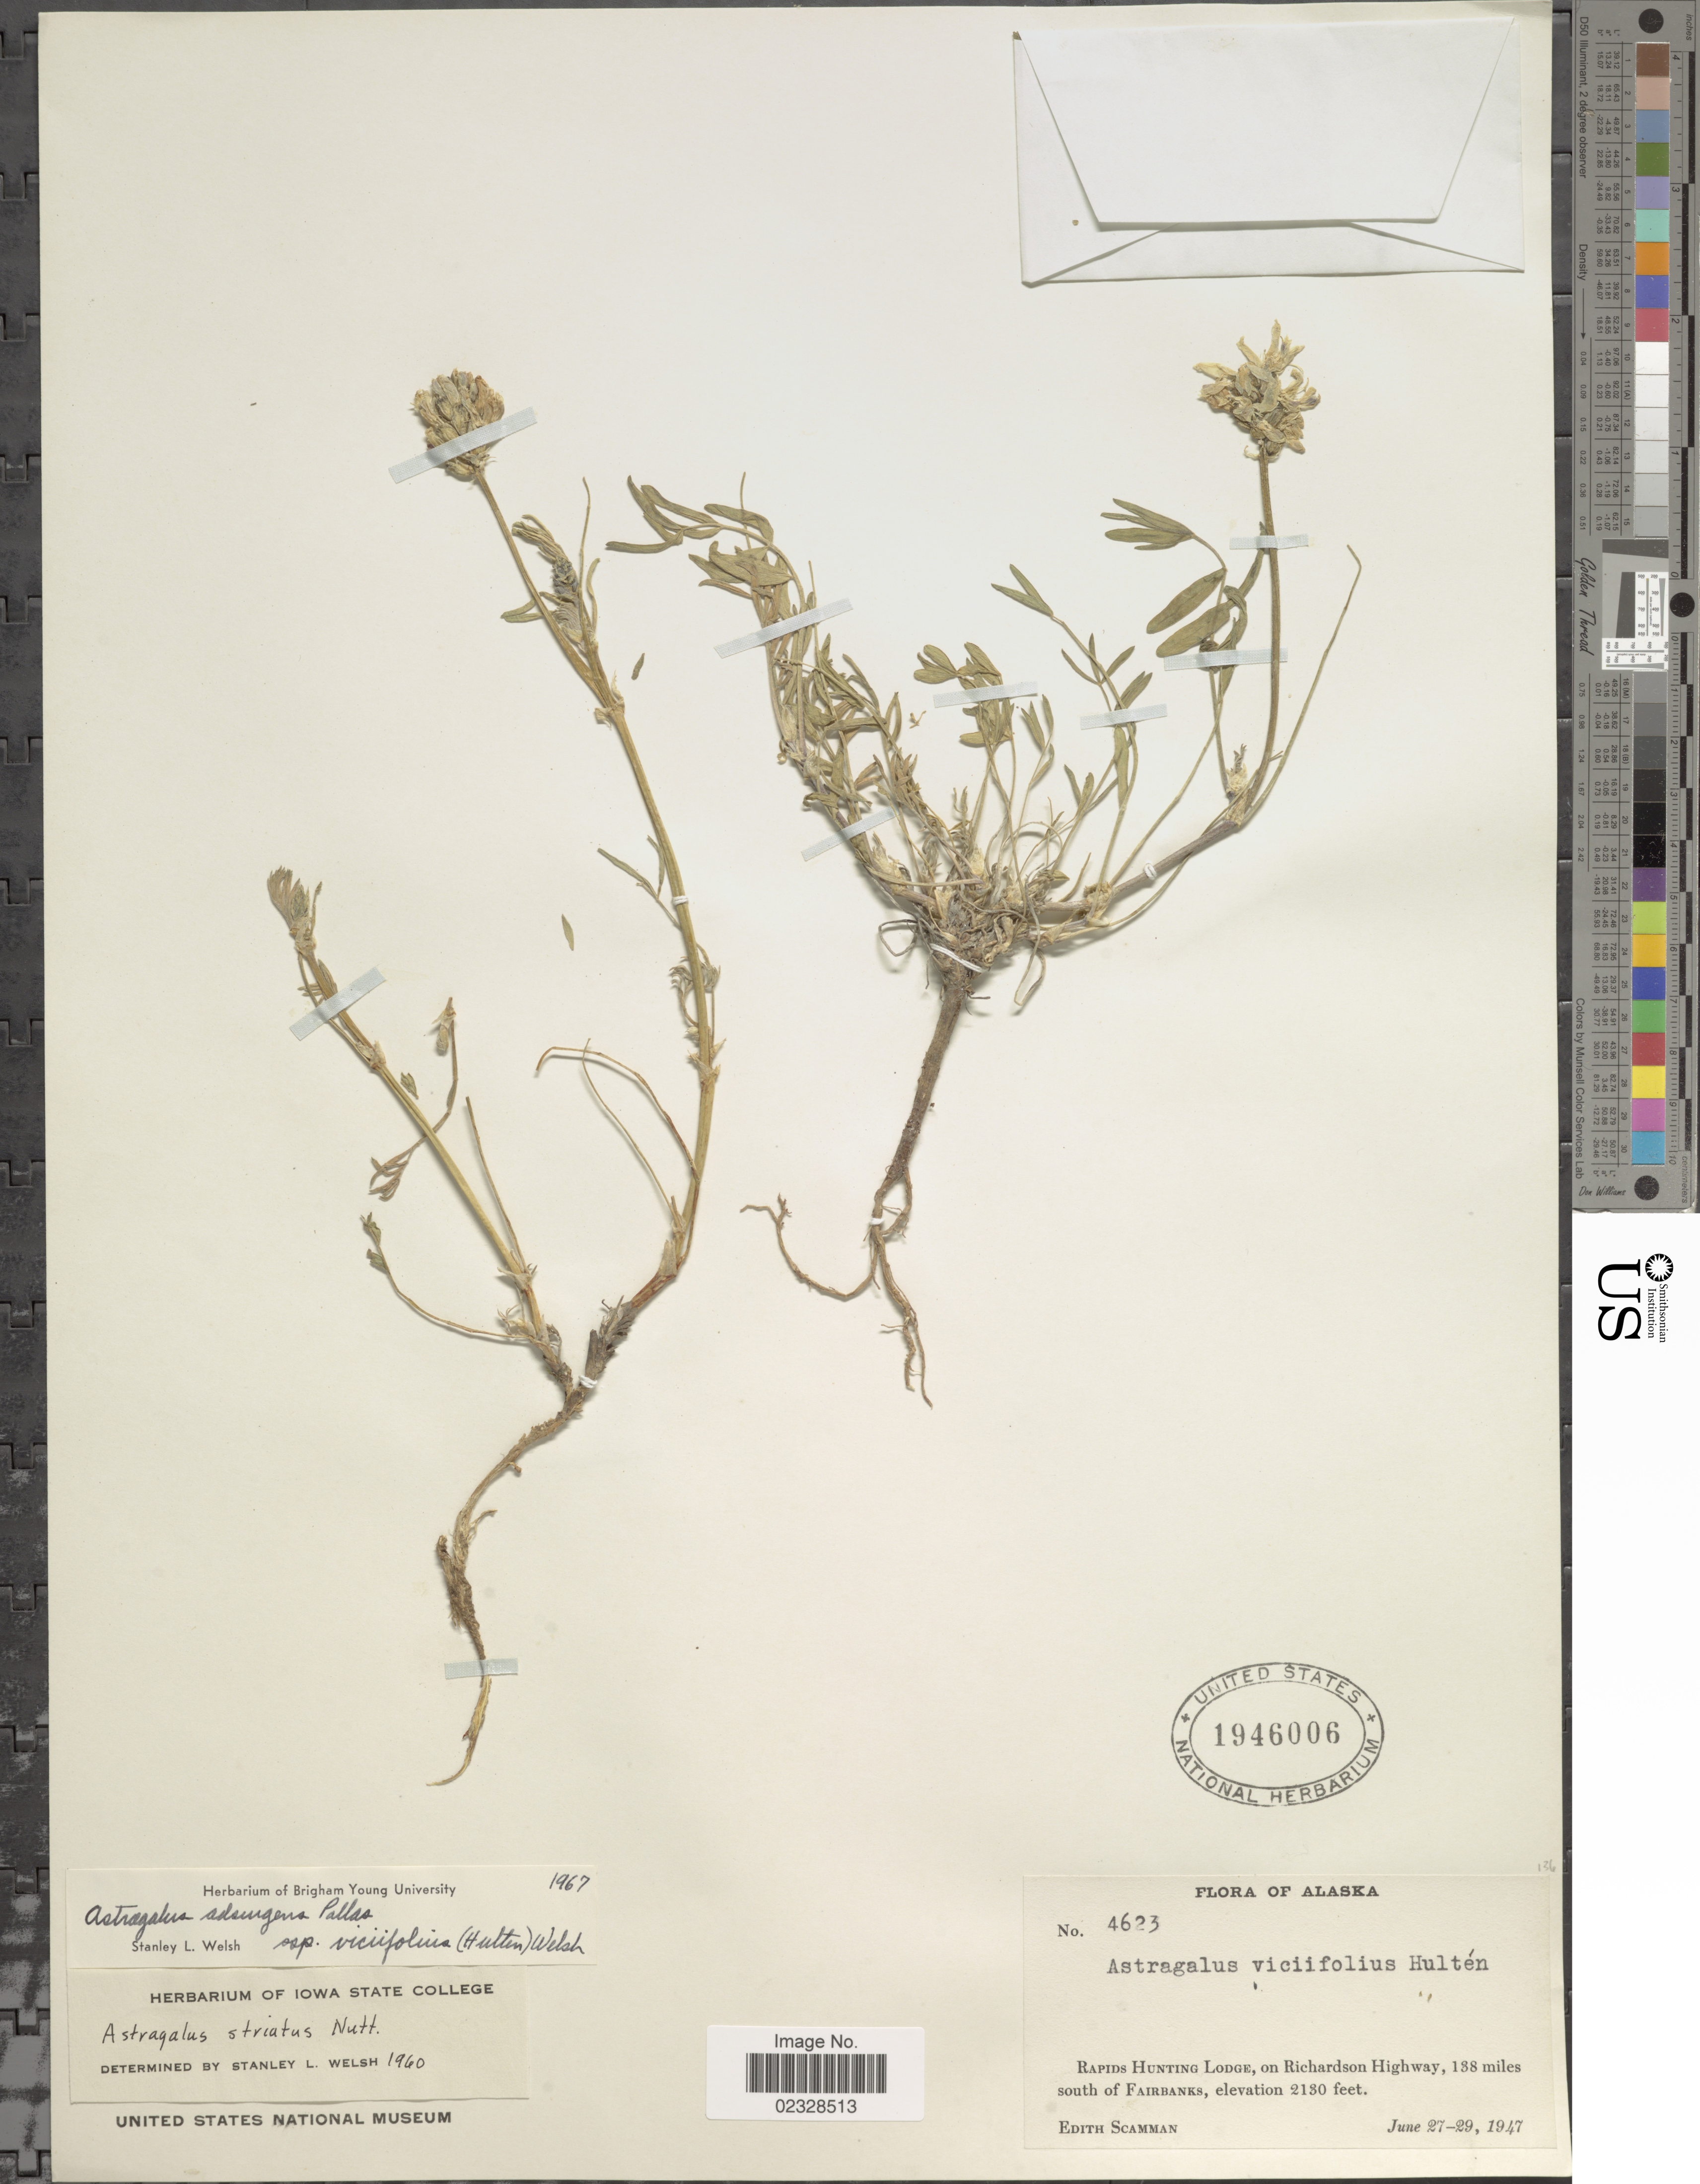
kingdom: Plantae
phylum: Tracheophyta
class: Magnoliopsida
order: Fabales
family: Fabaceae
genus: Astragalus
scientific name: Astragalus adsurgens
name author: Pall.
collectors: E. Scamman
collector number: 4623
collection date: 1947-06-27/1947-06-29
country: United States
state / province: Alaska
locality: Rapids Hunting Lodge, on Richardson Highway, 138 miles south of Fairbanks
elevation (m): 649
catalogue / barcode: US 1946006